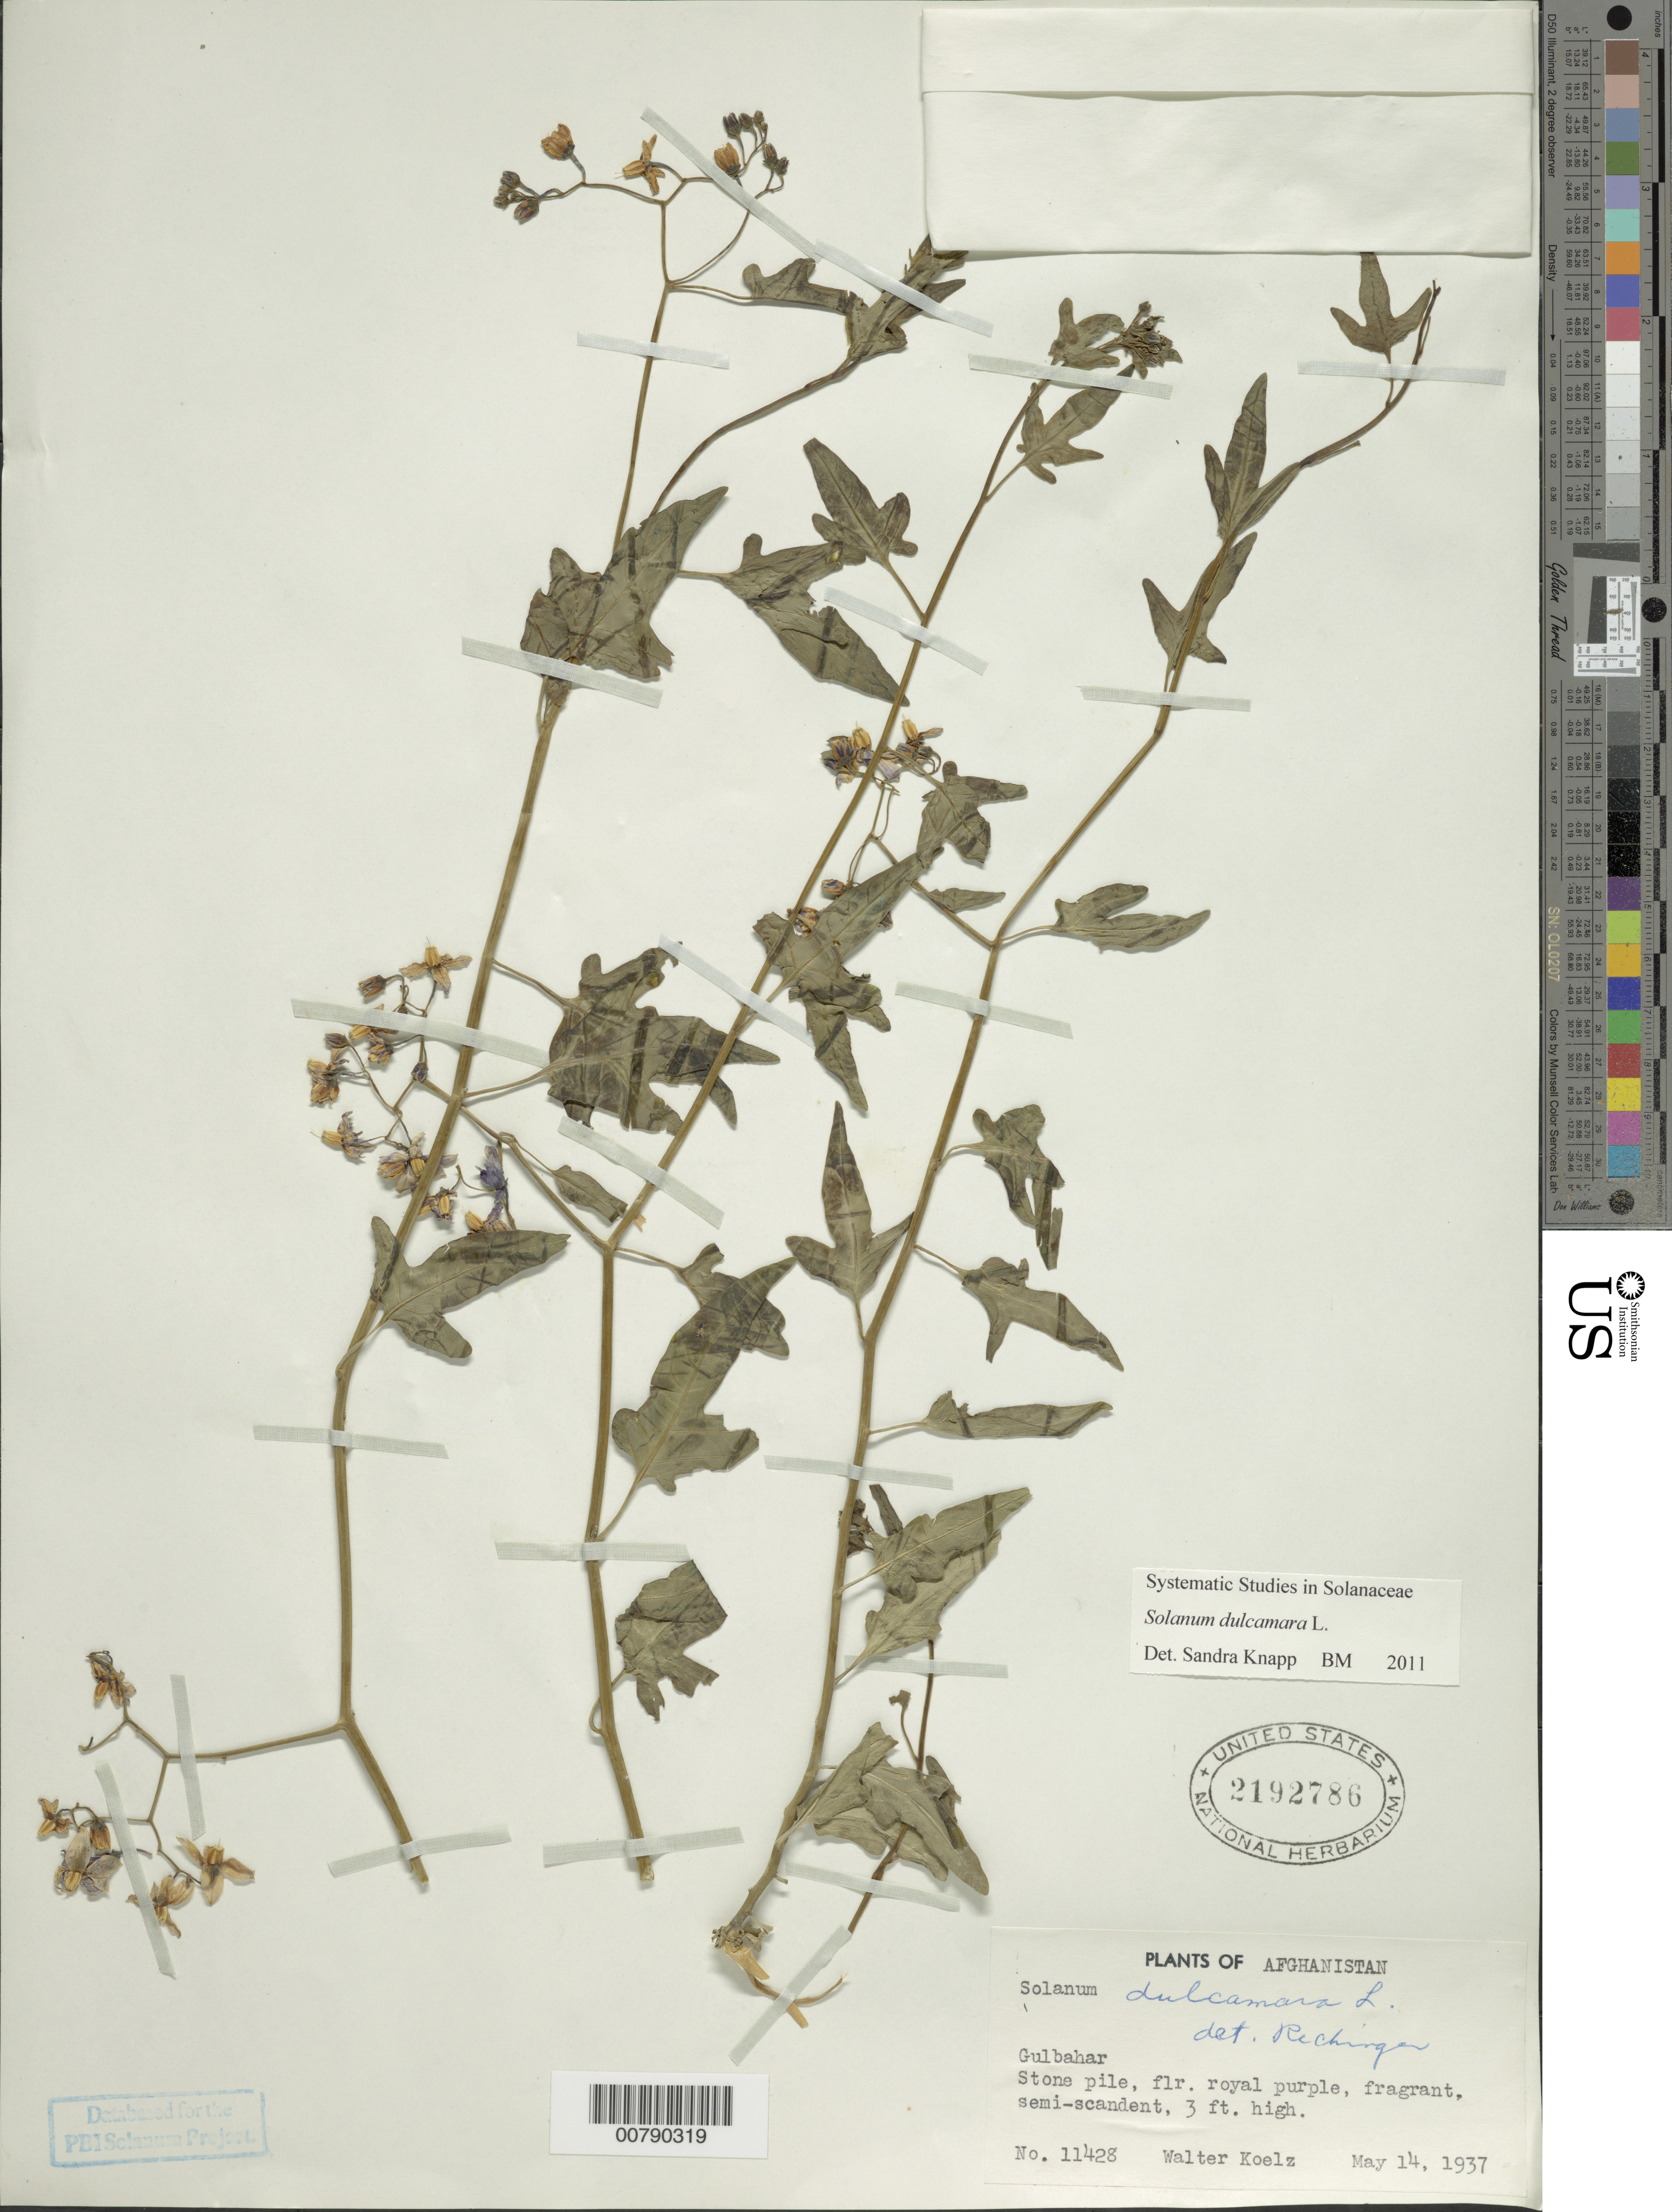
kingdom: Plantae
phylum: Tracheophyta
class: Magnoliopsida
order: Solanales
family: Solanaceae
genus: Solanum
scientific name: Solanum dulcamara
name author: L.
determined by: Knapp, S. D.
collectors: W. N. Koelz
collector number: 11428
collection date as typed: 14 May 1937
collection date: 1937-05-14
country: Afghanistan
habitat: stone pile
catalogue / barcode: US 2192786